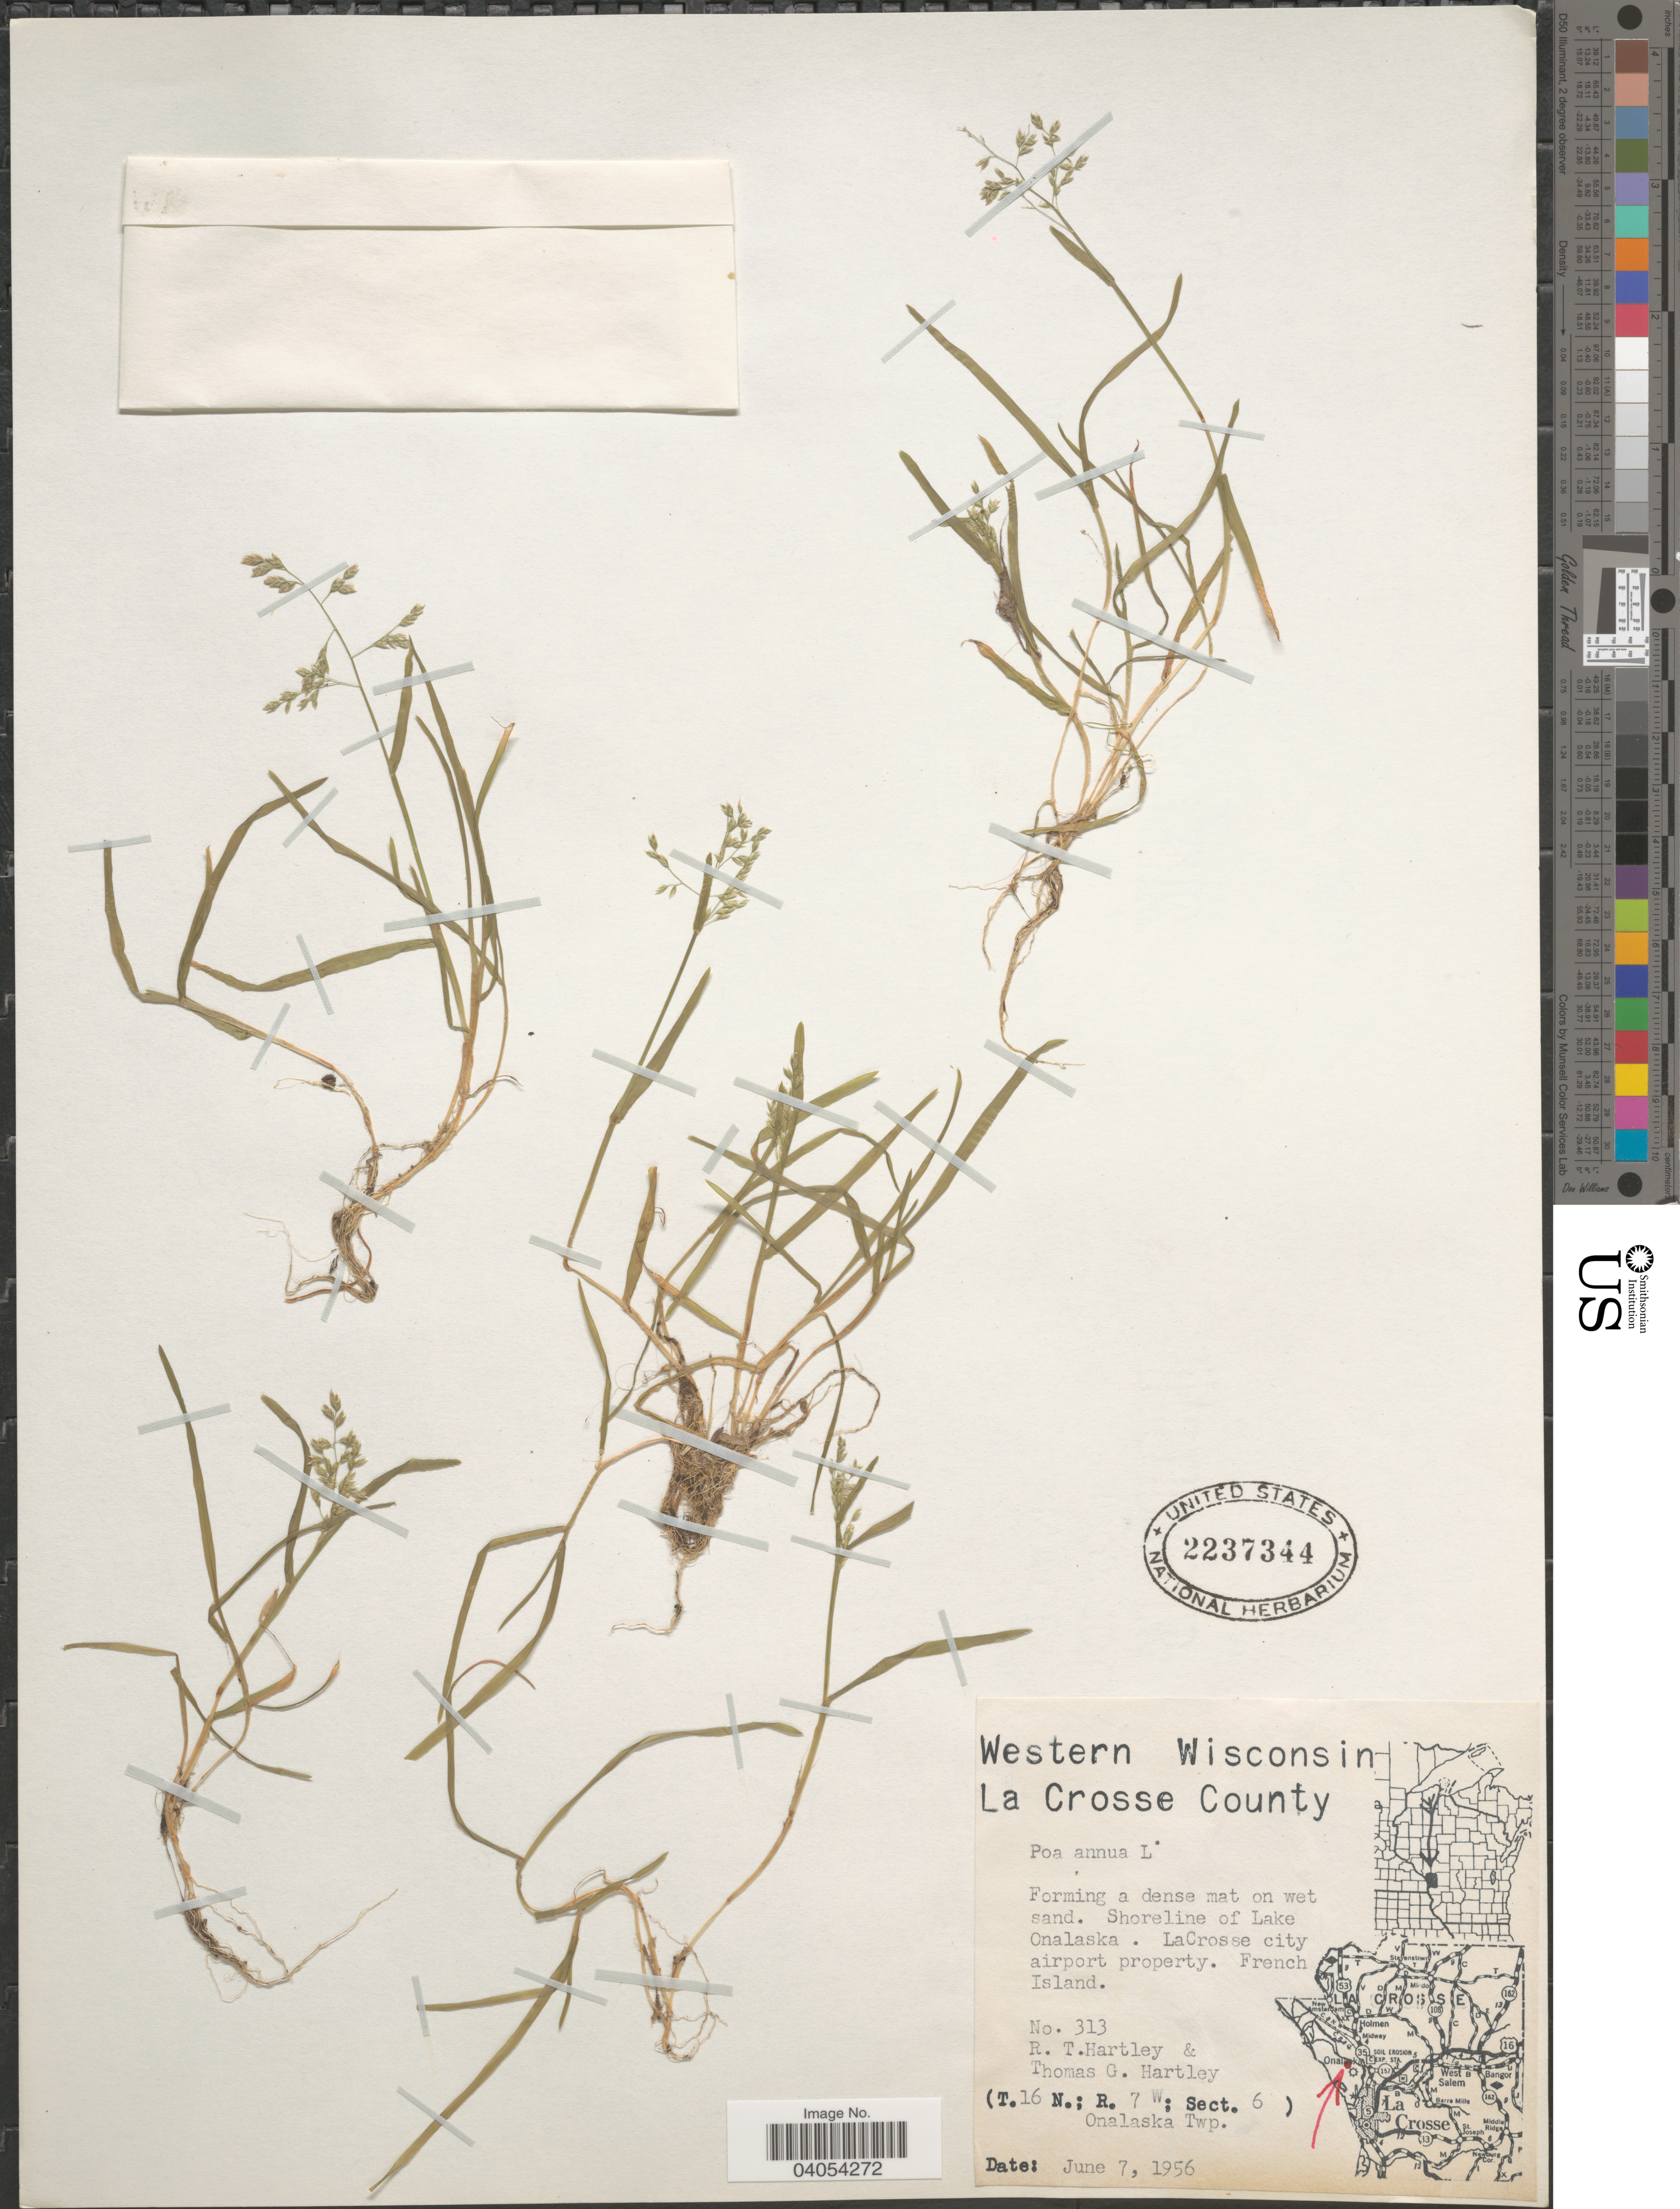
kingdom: Plantae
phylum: Tracheophyta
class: Liliopsida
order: Poales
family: Poaceae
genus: Poa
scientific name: Poa annua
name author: L.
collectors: R. T. Hartley & T. G. Hartley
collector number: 313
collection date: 1956-06-07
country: United States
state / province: Wisconsin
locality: Western Wisconsin. La Crosse County. Shoreline of Lake Onalaska. LaCrosse city airport property. French Island. (T.16 N.; R. 7W; Sect. 6) Onalaska Twp.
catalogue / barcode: US 2237344